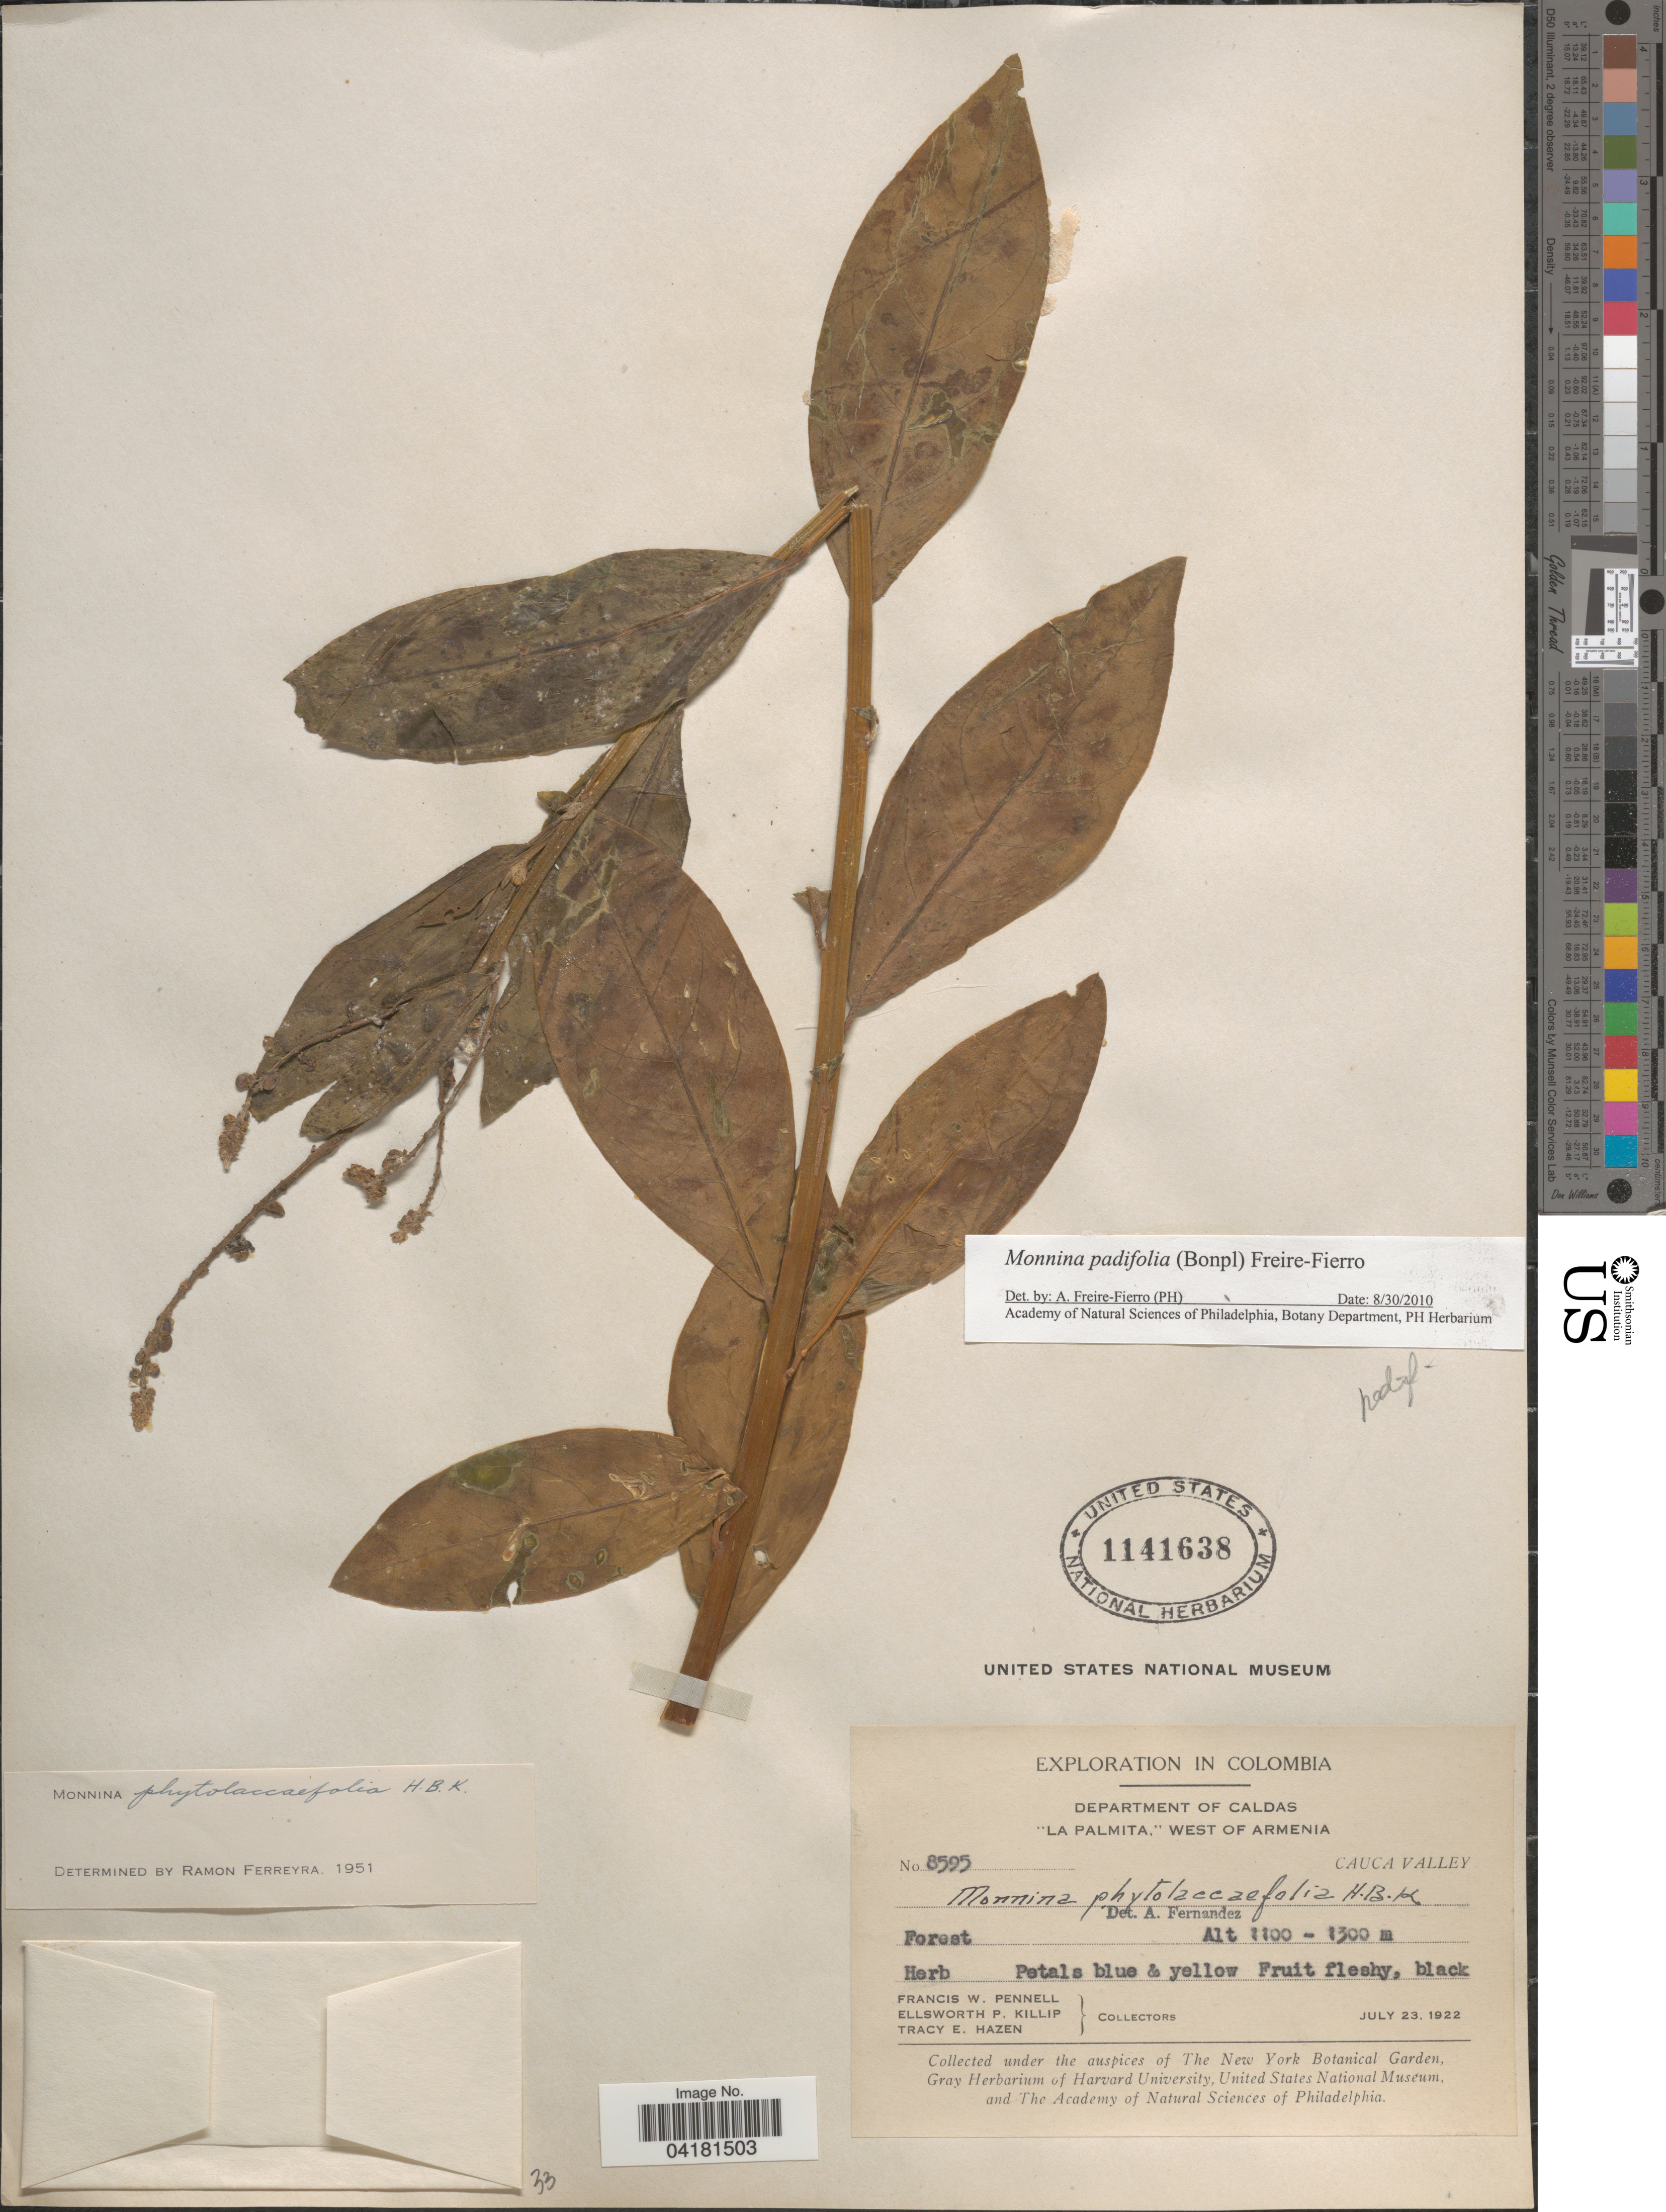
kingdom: Plantae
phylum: Tracheophyta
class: Magnoliopsida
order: Fabales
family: Polygalaceae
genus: Monnina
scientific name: Monnina padifolia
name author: (Bonpl.) Freire-Fierro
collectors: F. W. Pennell, E. P. Killip & T. E. Hazen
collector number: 8595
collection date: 1922-07-23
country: Colombia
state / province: Caldas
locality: Exploration in Colombia. Department of Caldas. "La Palmita," west of Armenia. Cauca Valley.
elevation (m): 1100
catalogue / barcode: US 1141638